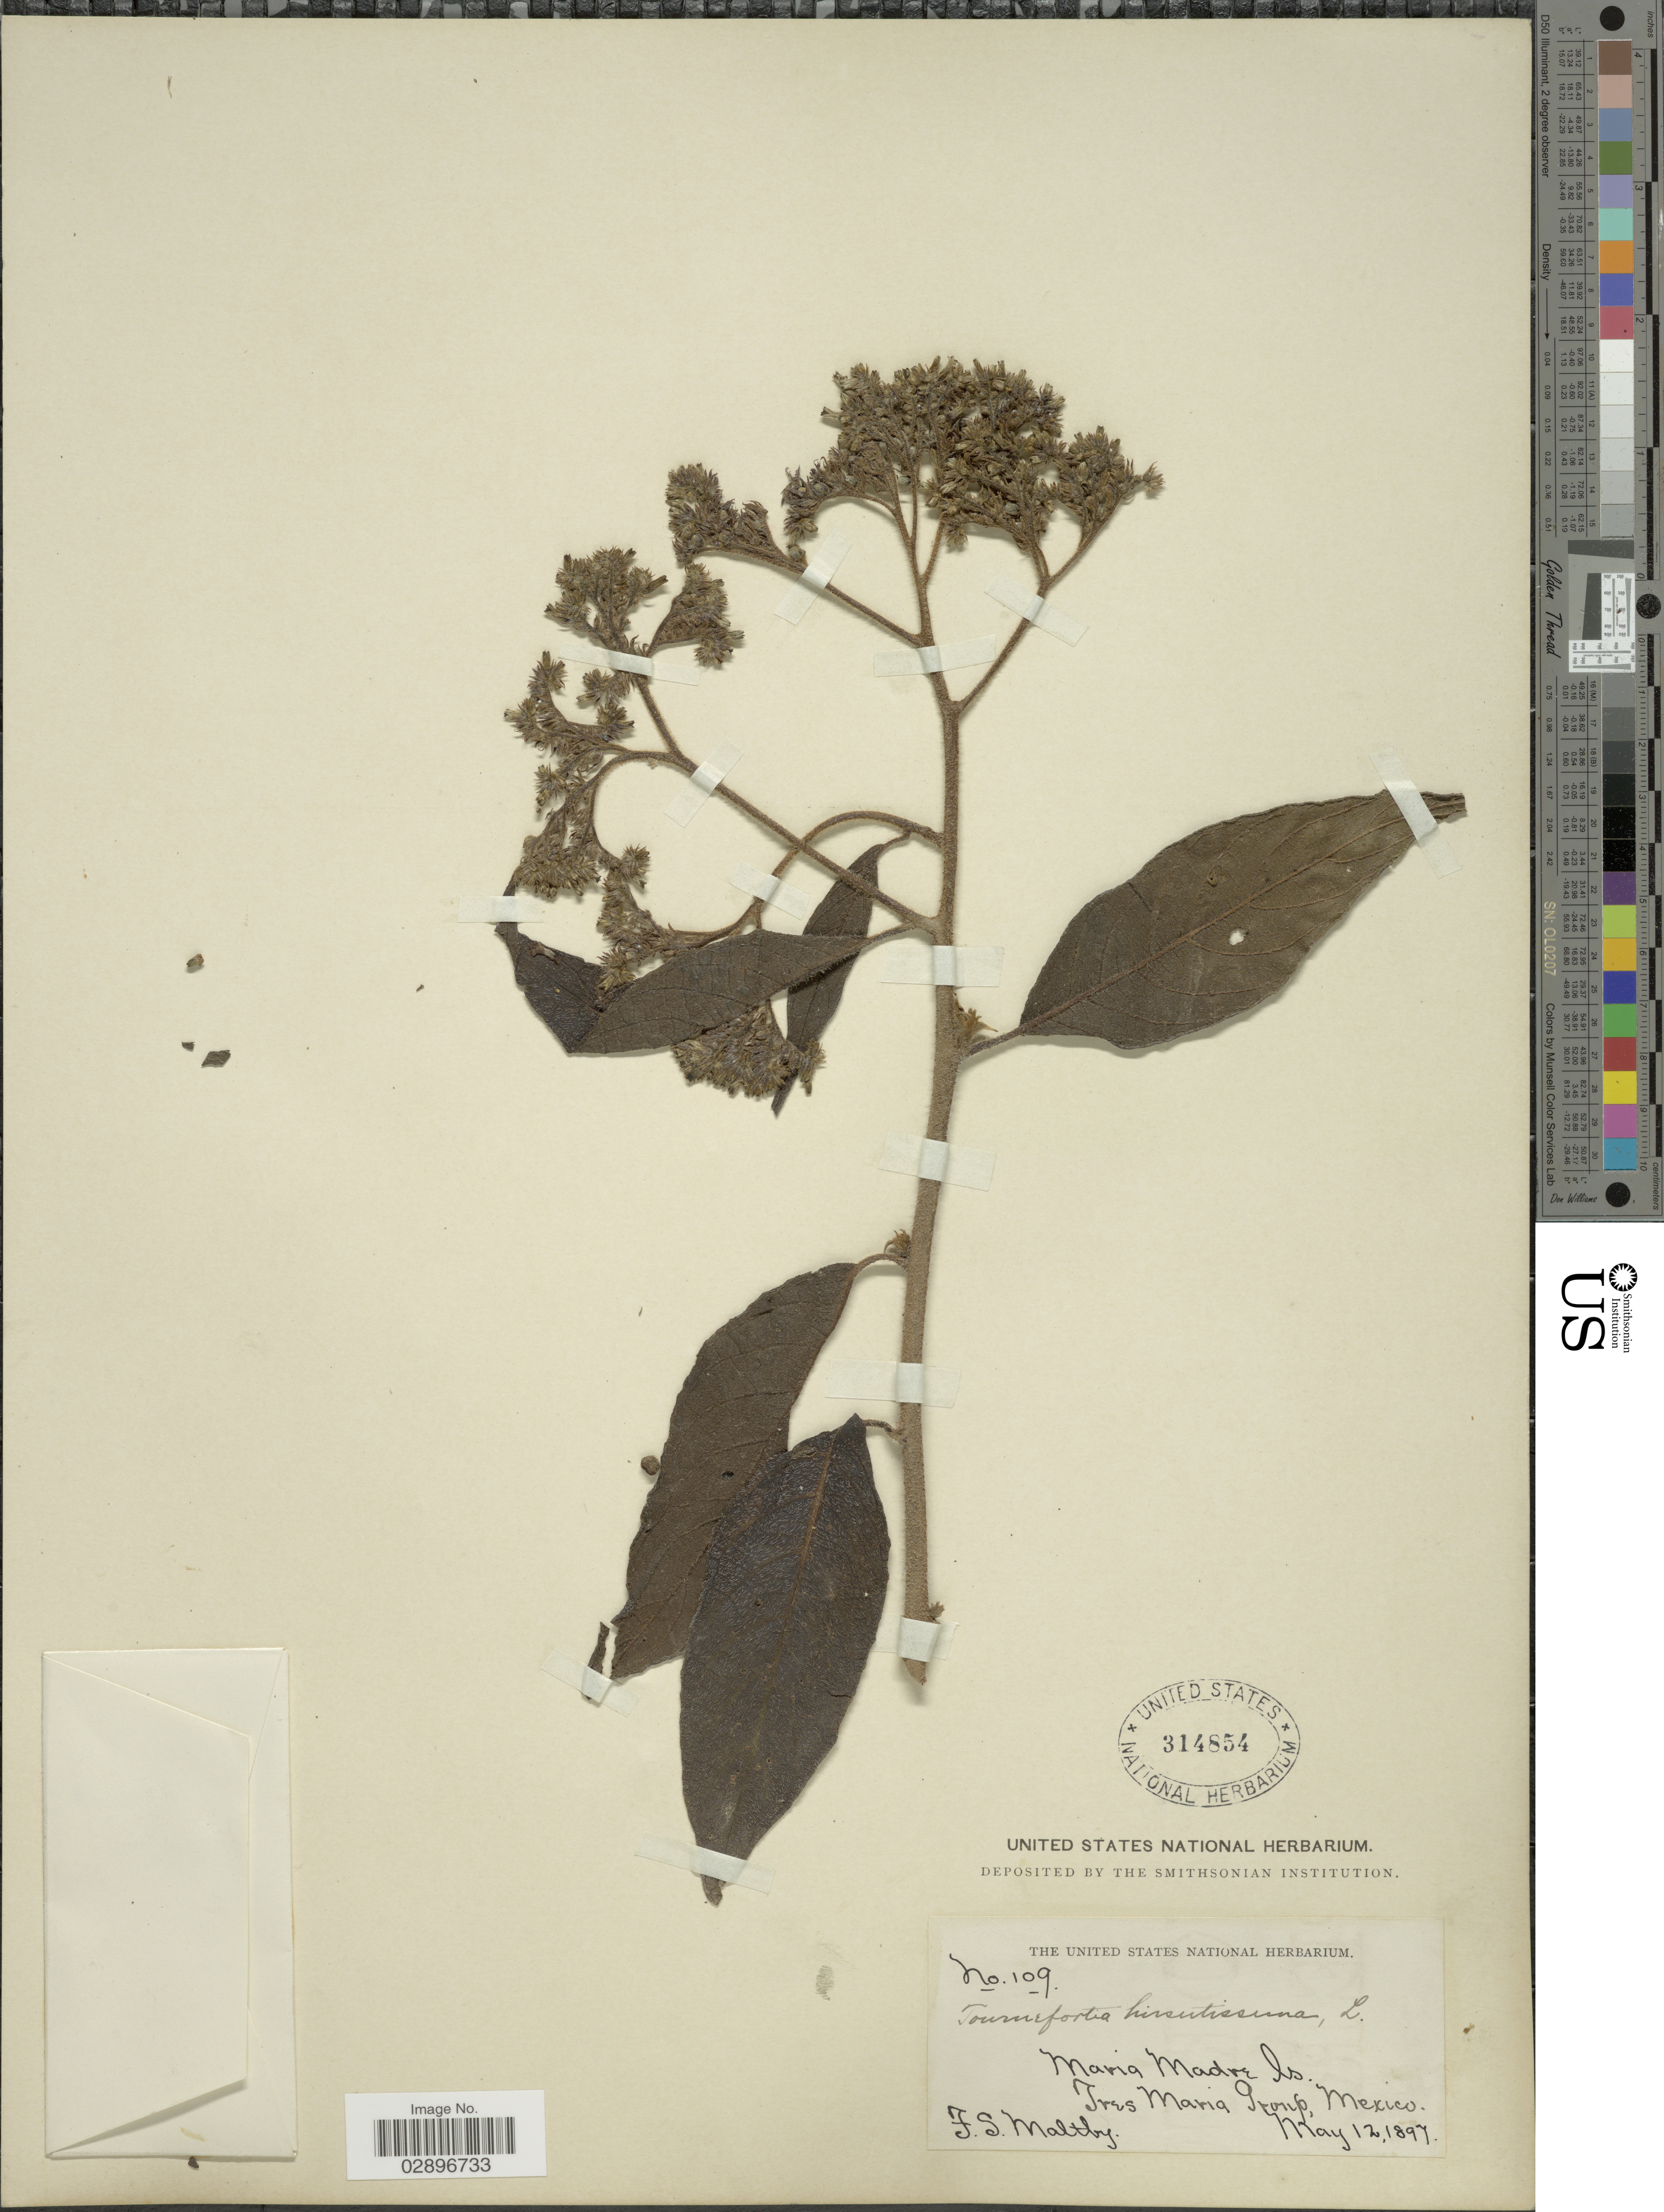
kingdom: Plantae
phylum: Tracheophyta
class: Magnoliopsida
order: Boraginales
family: Heliotropiaceae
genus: Tournefortia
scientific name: Tournefortia hirsutissima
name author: L.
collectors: F. S. Maltby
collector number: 109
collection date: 1897-05-12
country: Mexico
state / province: Nayarit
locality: Maria Madre Is. Tres Maria Group.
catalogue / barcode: US 314854